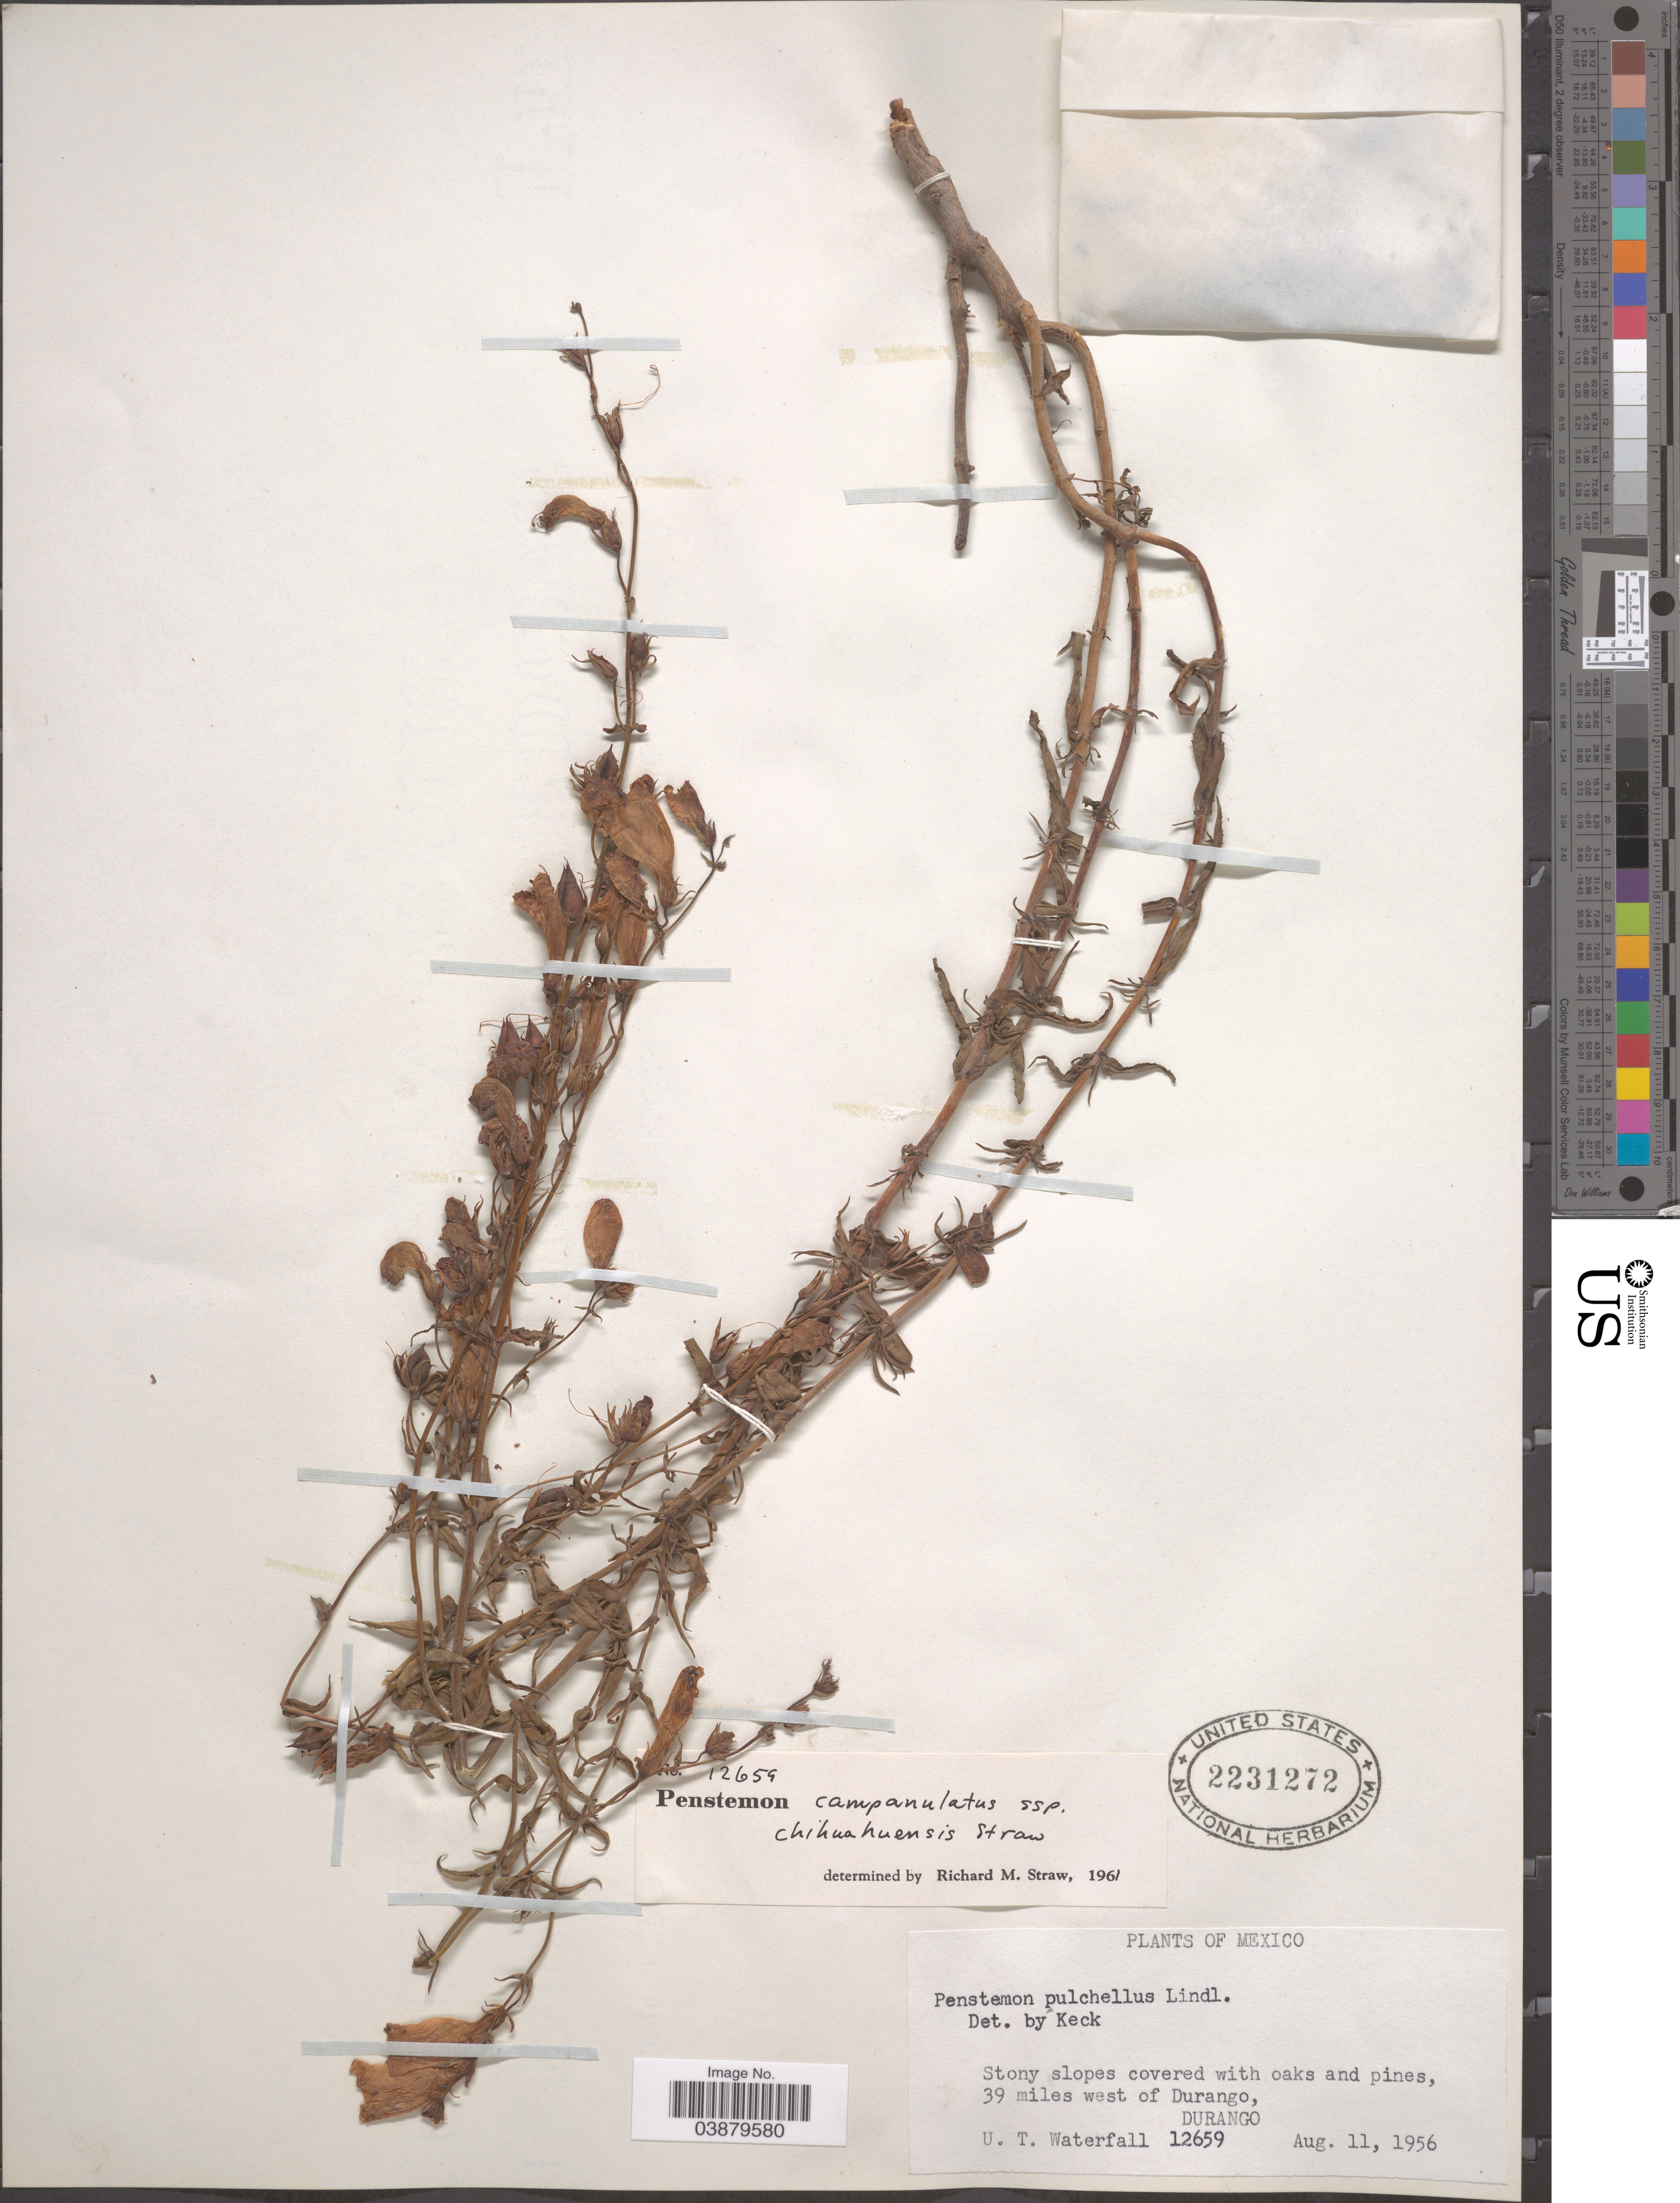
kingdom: Plantae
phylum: Tracheophyta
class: Magnoliopsida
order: Lamiales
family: Plantaginaceae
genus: Penstemon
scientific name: Penstemon campanulatus subsp. chihuahuensis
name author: Straw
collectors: U. T. Waterfall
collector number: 12659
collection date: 1956-08-11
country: Mexico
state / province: Durango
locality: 39 miles west of Durango, Durango.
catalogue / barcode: US 2231272